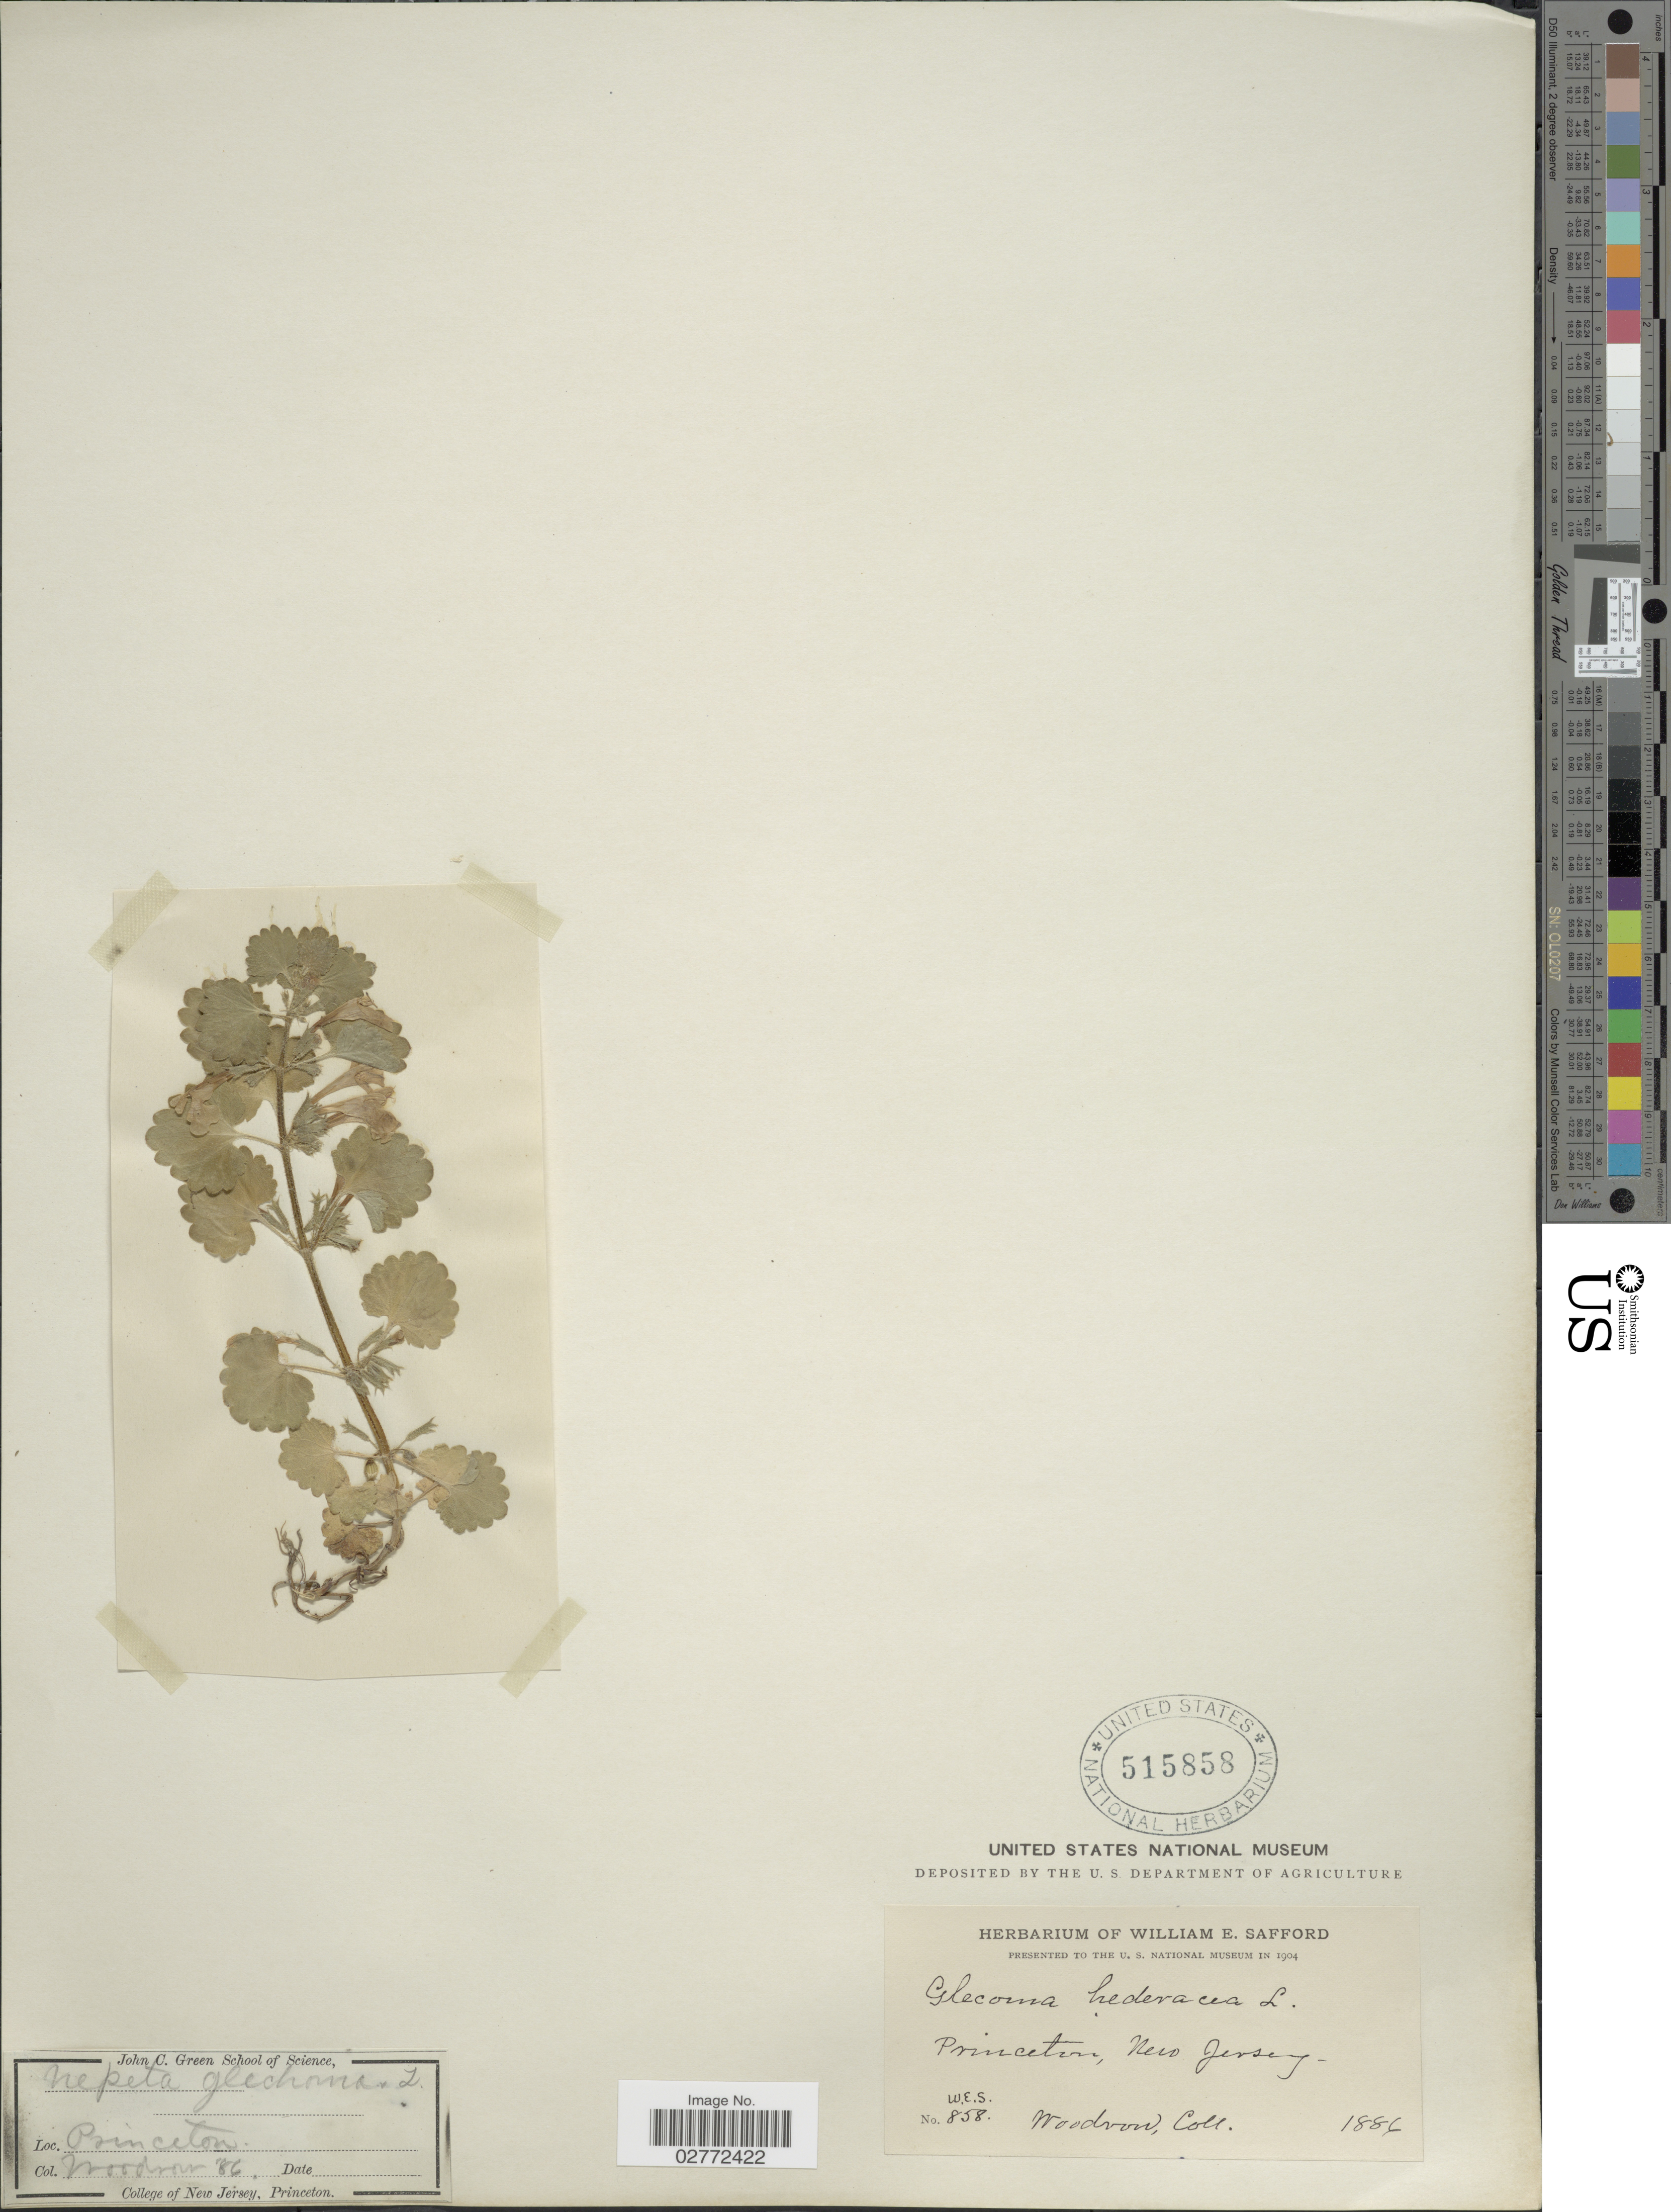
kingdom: Plantae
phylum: Tracheophyta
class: Magnoliopsida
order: Lamiales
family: Lamiaceae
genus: Glechoma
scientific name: Glechoma hederacea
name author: L.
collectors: -- Woodson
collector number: W.E.S.858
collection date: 1886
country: United States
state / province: New Jersey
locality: Princeton.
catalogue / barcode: US 515858